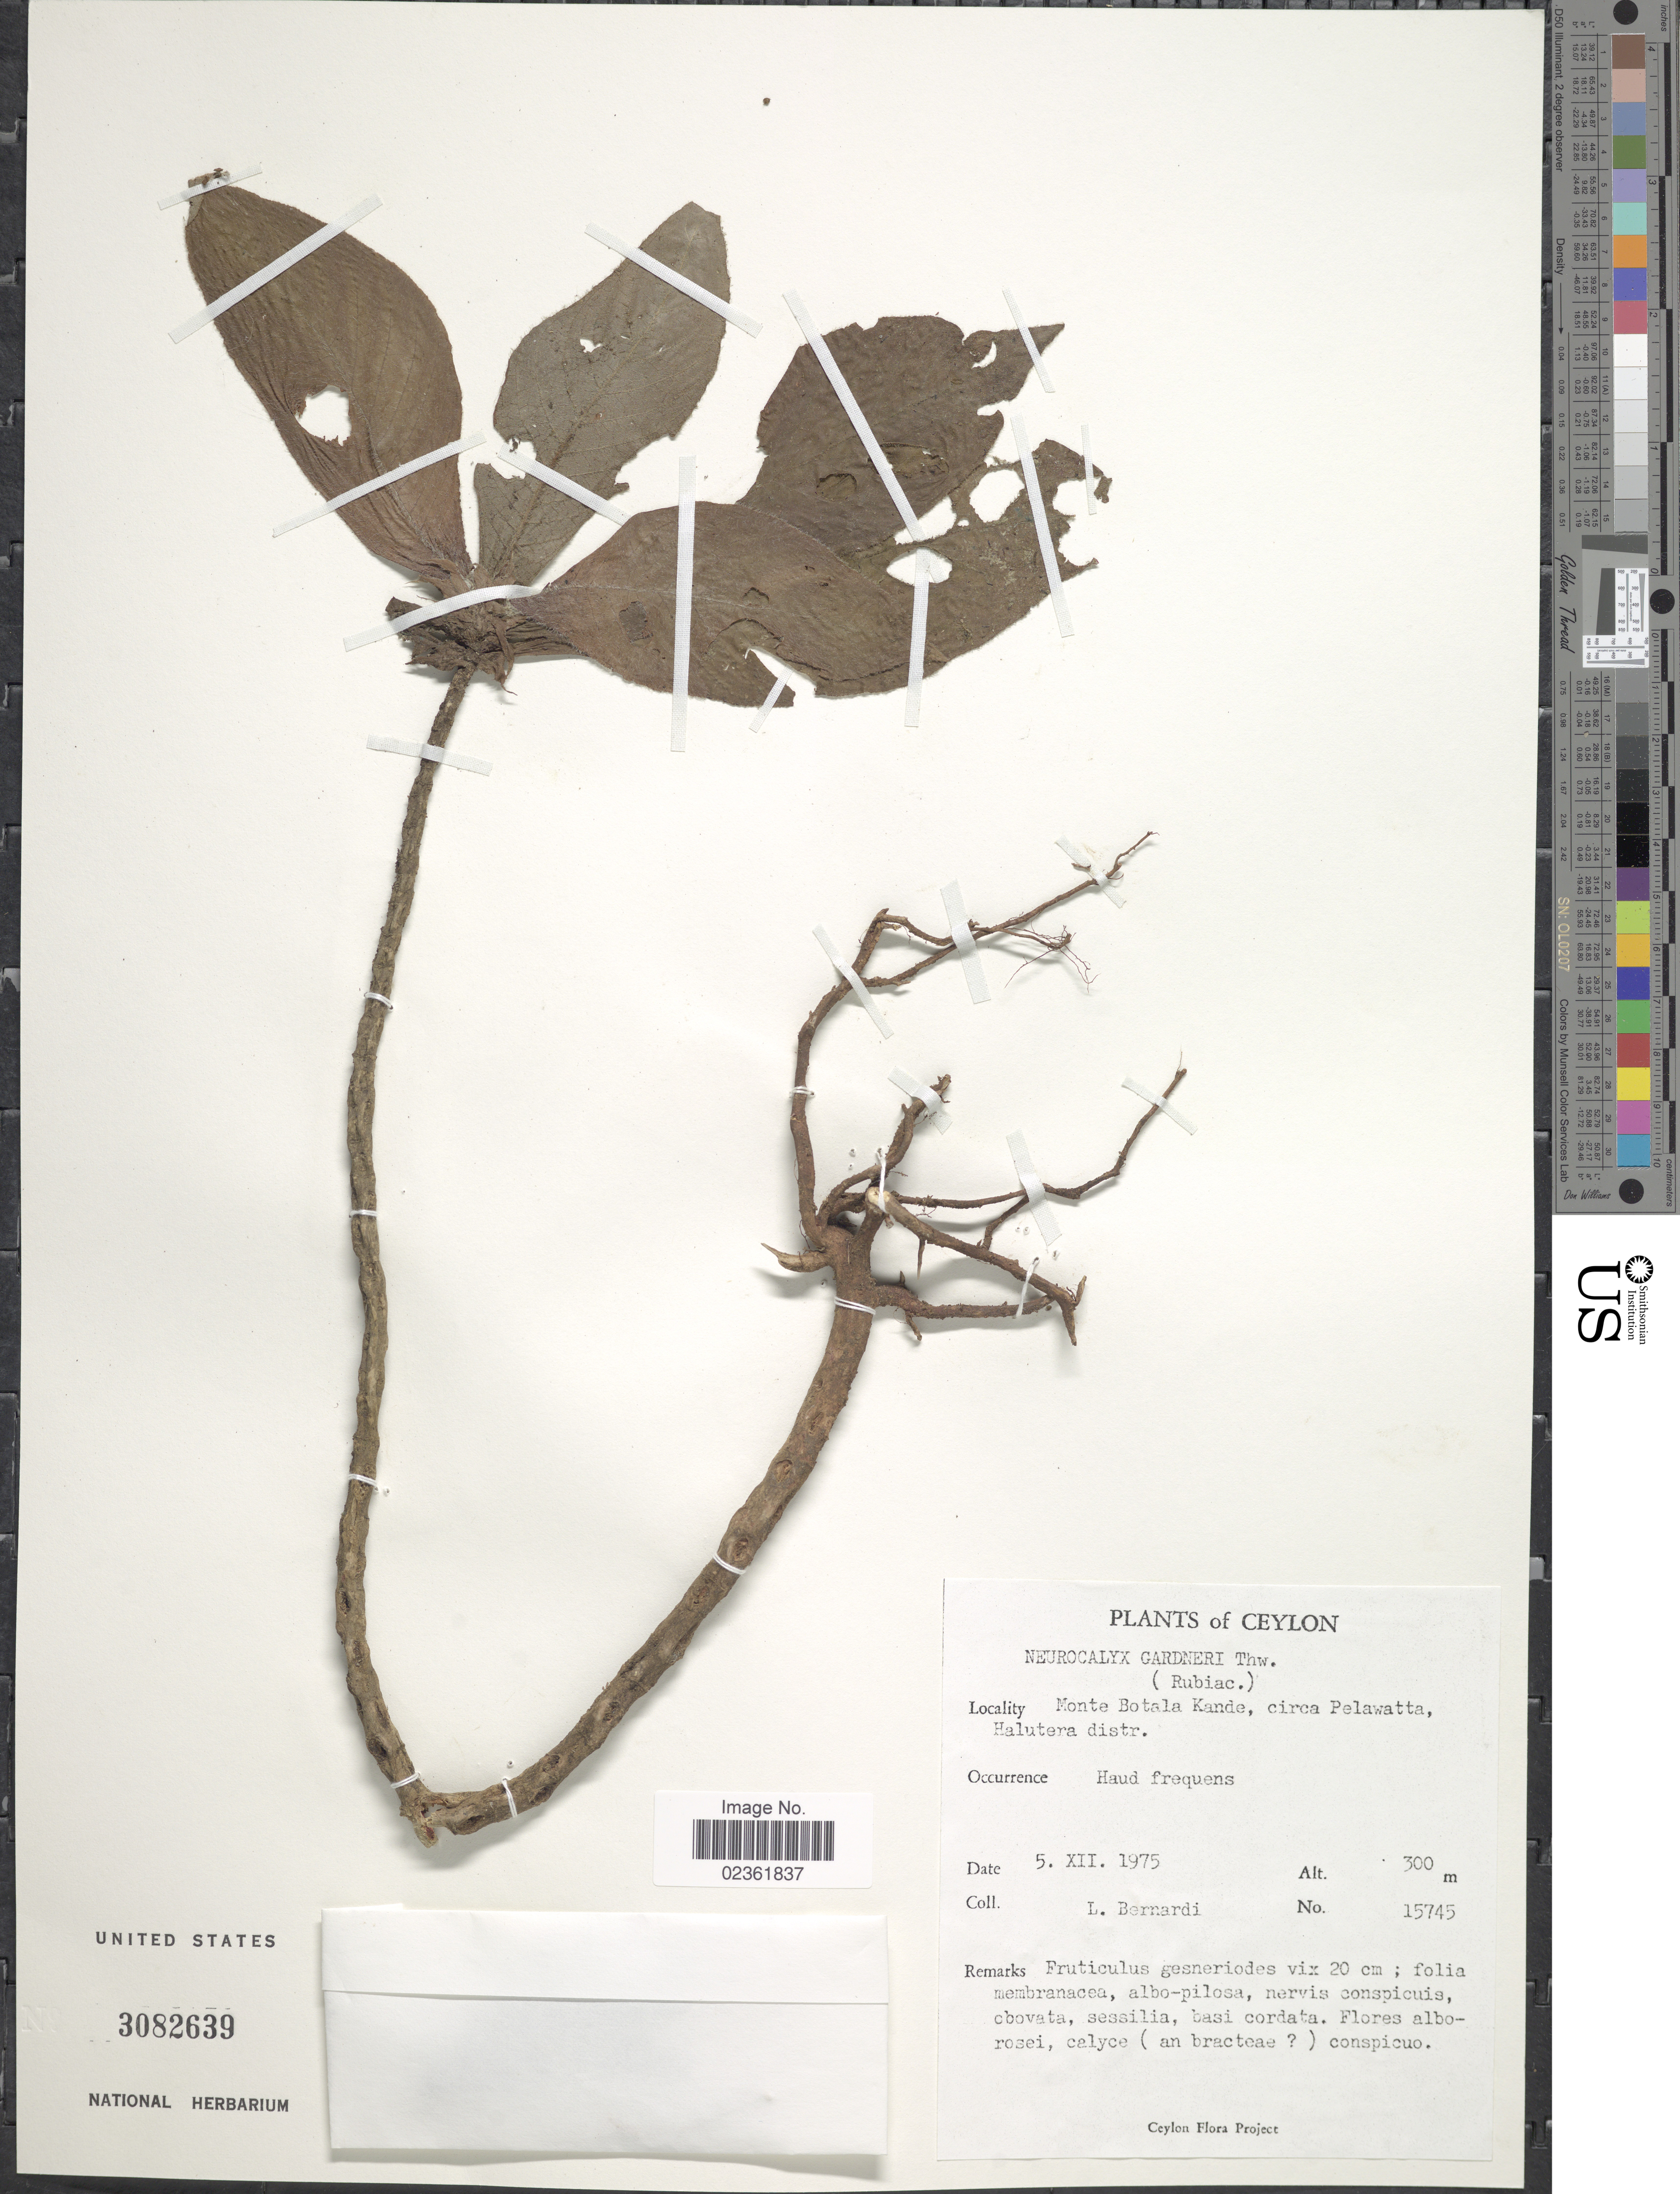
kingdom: Plantae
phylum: Tracheophyta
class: Magnoliopsida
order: Gentianales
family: Rubiaceae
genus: Neurocalyx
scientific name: Neurocalyx gardneri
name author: Thwaites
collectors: L. Bernardi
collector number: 15745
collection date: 1975-12-05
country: Sri Lanka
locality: Ceylon, Monte Botala Kande, circa Pelawatta, Halutera distr.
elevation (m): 300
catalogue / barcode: US 3082639